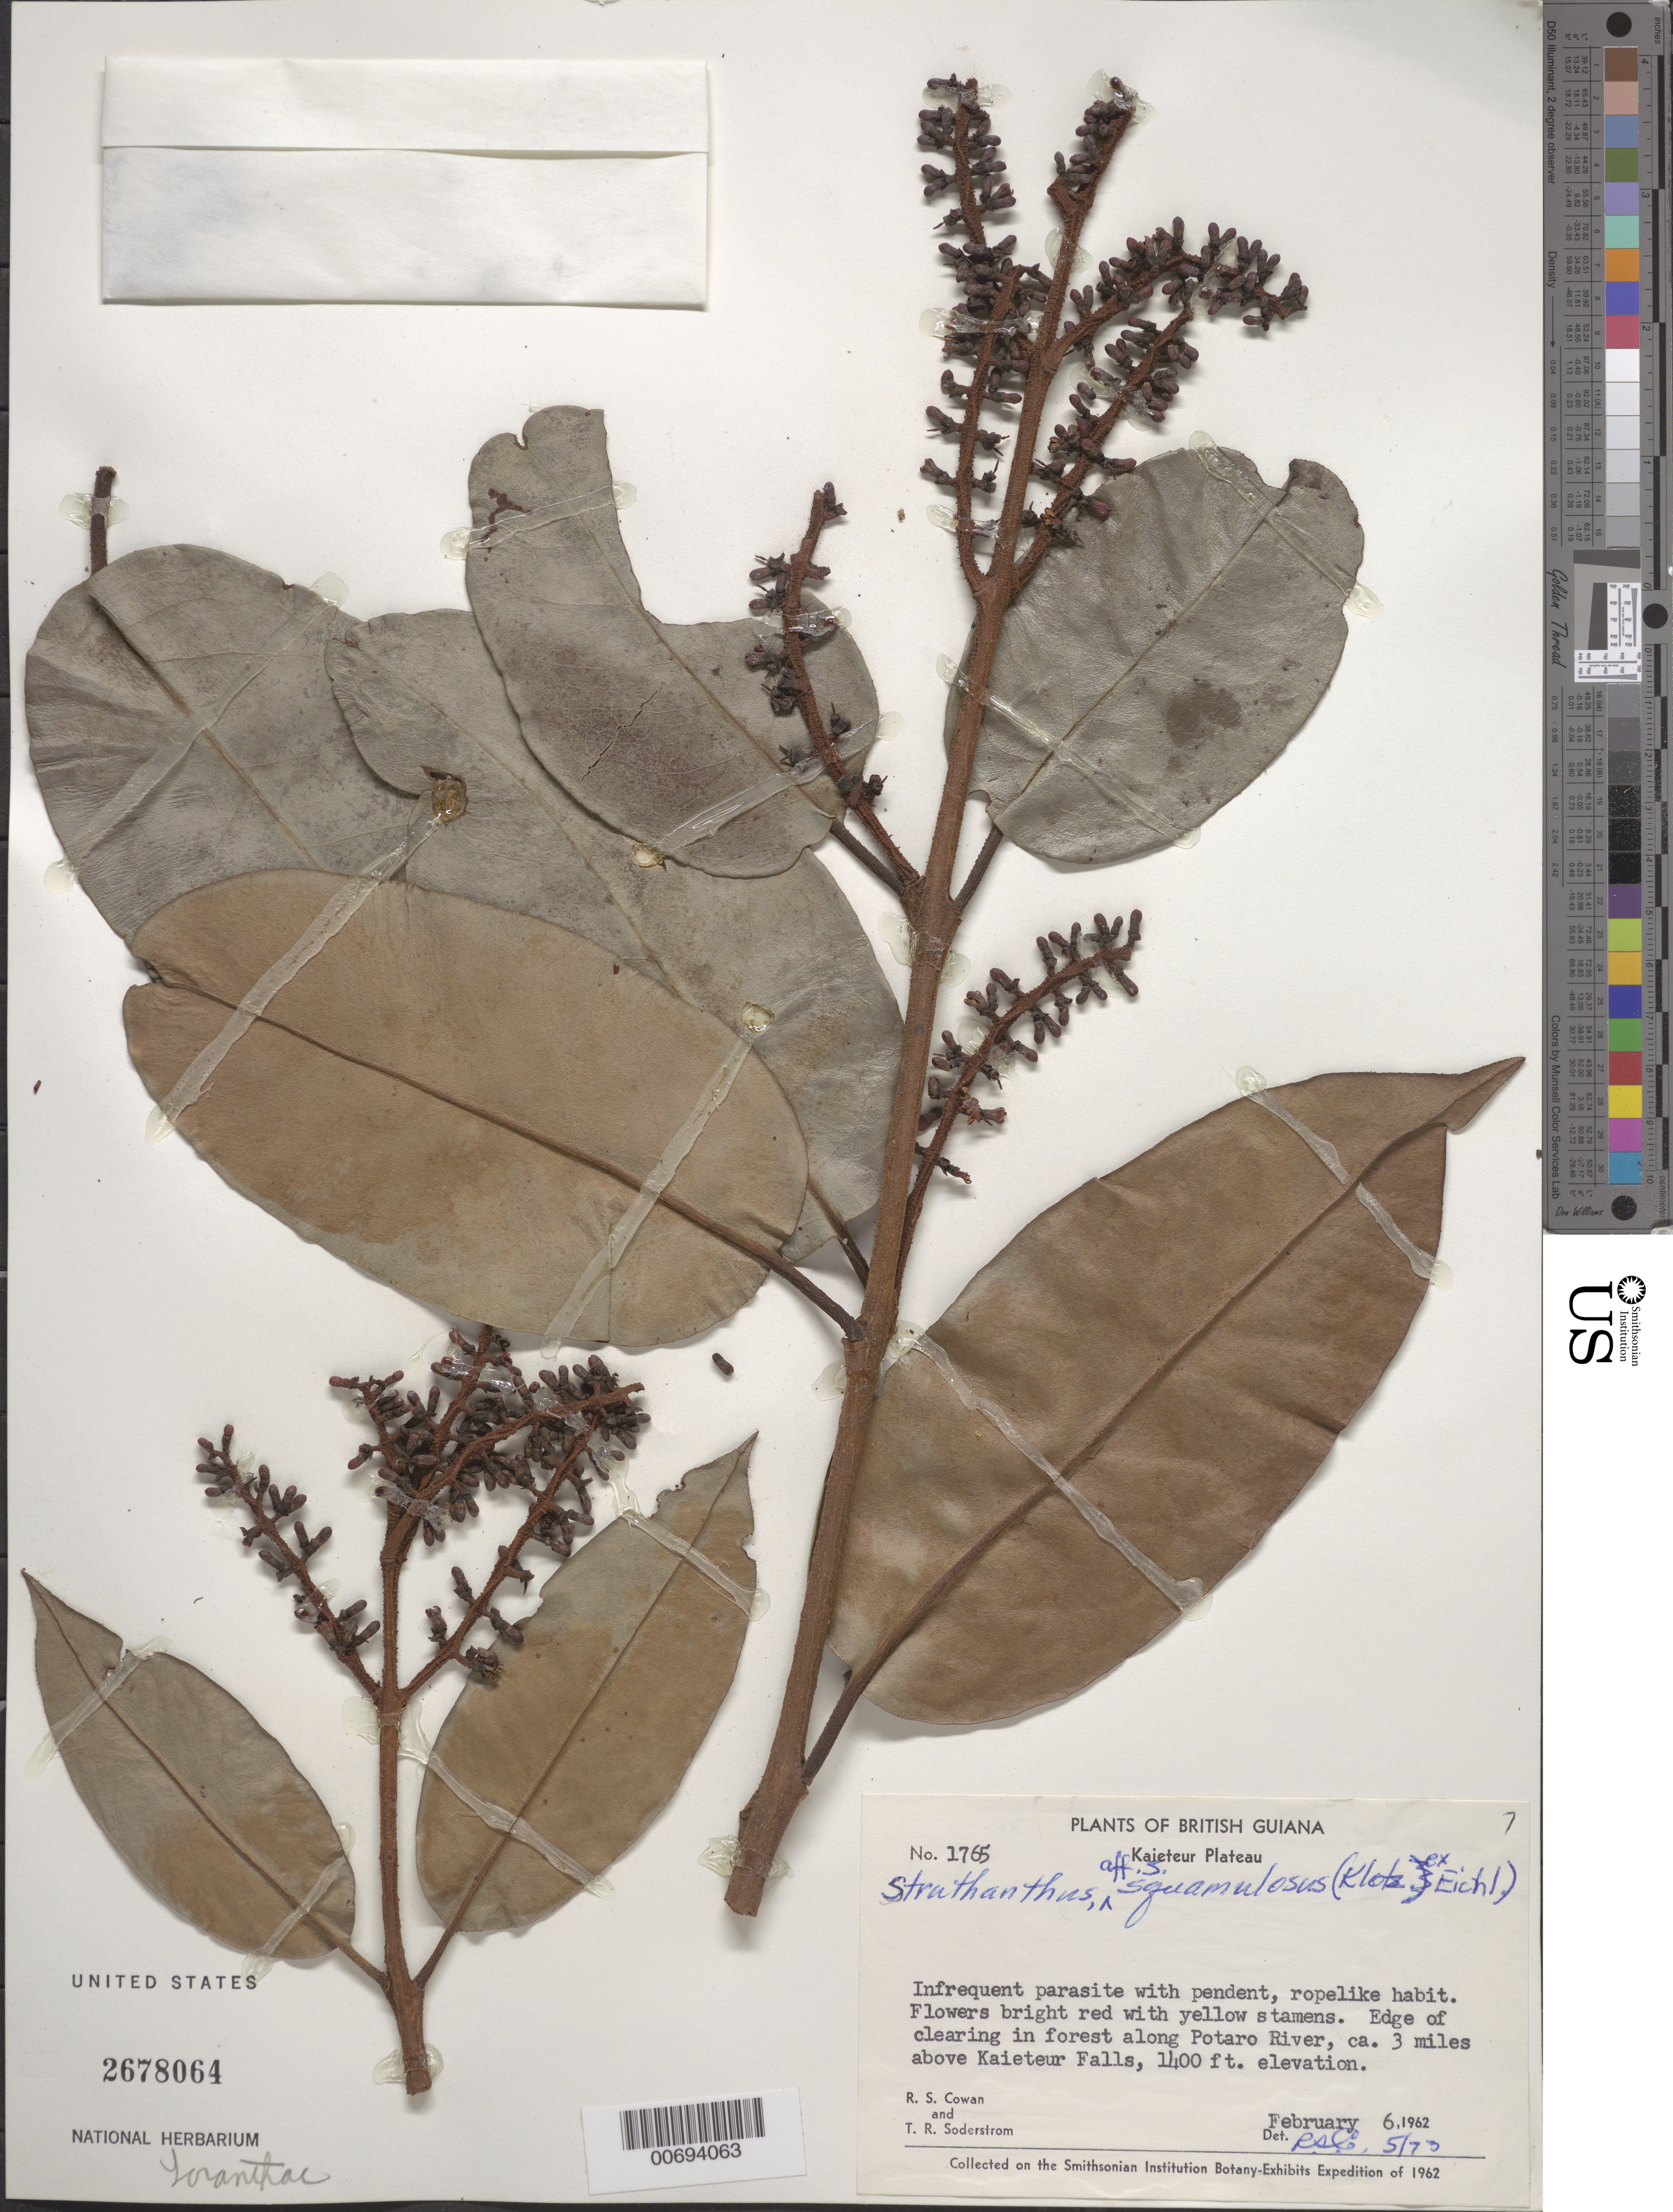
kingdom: Plantae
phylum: Tracheophyta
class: Magnoliopsida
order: Santalales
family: Loranthaceae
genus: Struthanthus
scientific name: Struthanthus squamulosus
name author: Klotzsch ex Eichler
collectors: R. S. Cowan & T. R. Soderstrom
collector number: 1765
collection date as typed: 6-Feb-62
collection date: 1962-02-06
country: Guyana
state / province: Potaro-Siparuni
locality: Kaieteur Plateau, Potaro R., 1 mi. above Kaieteur Falls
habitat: Edge of clearing in forest along river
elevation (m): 427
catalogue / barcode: US 2678064